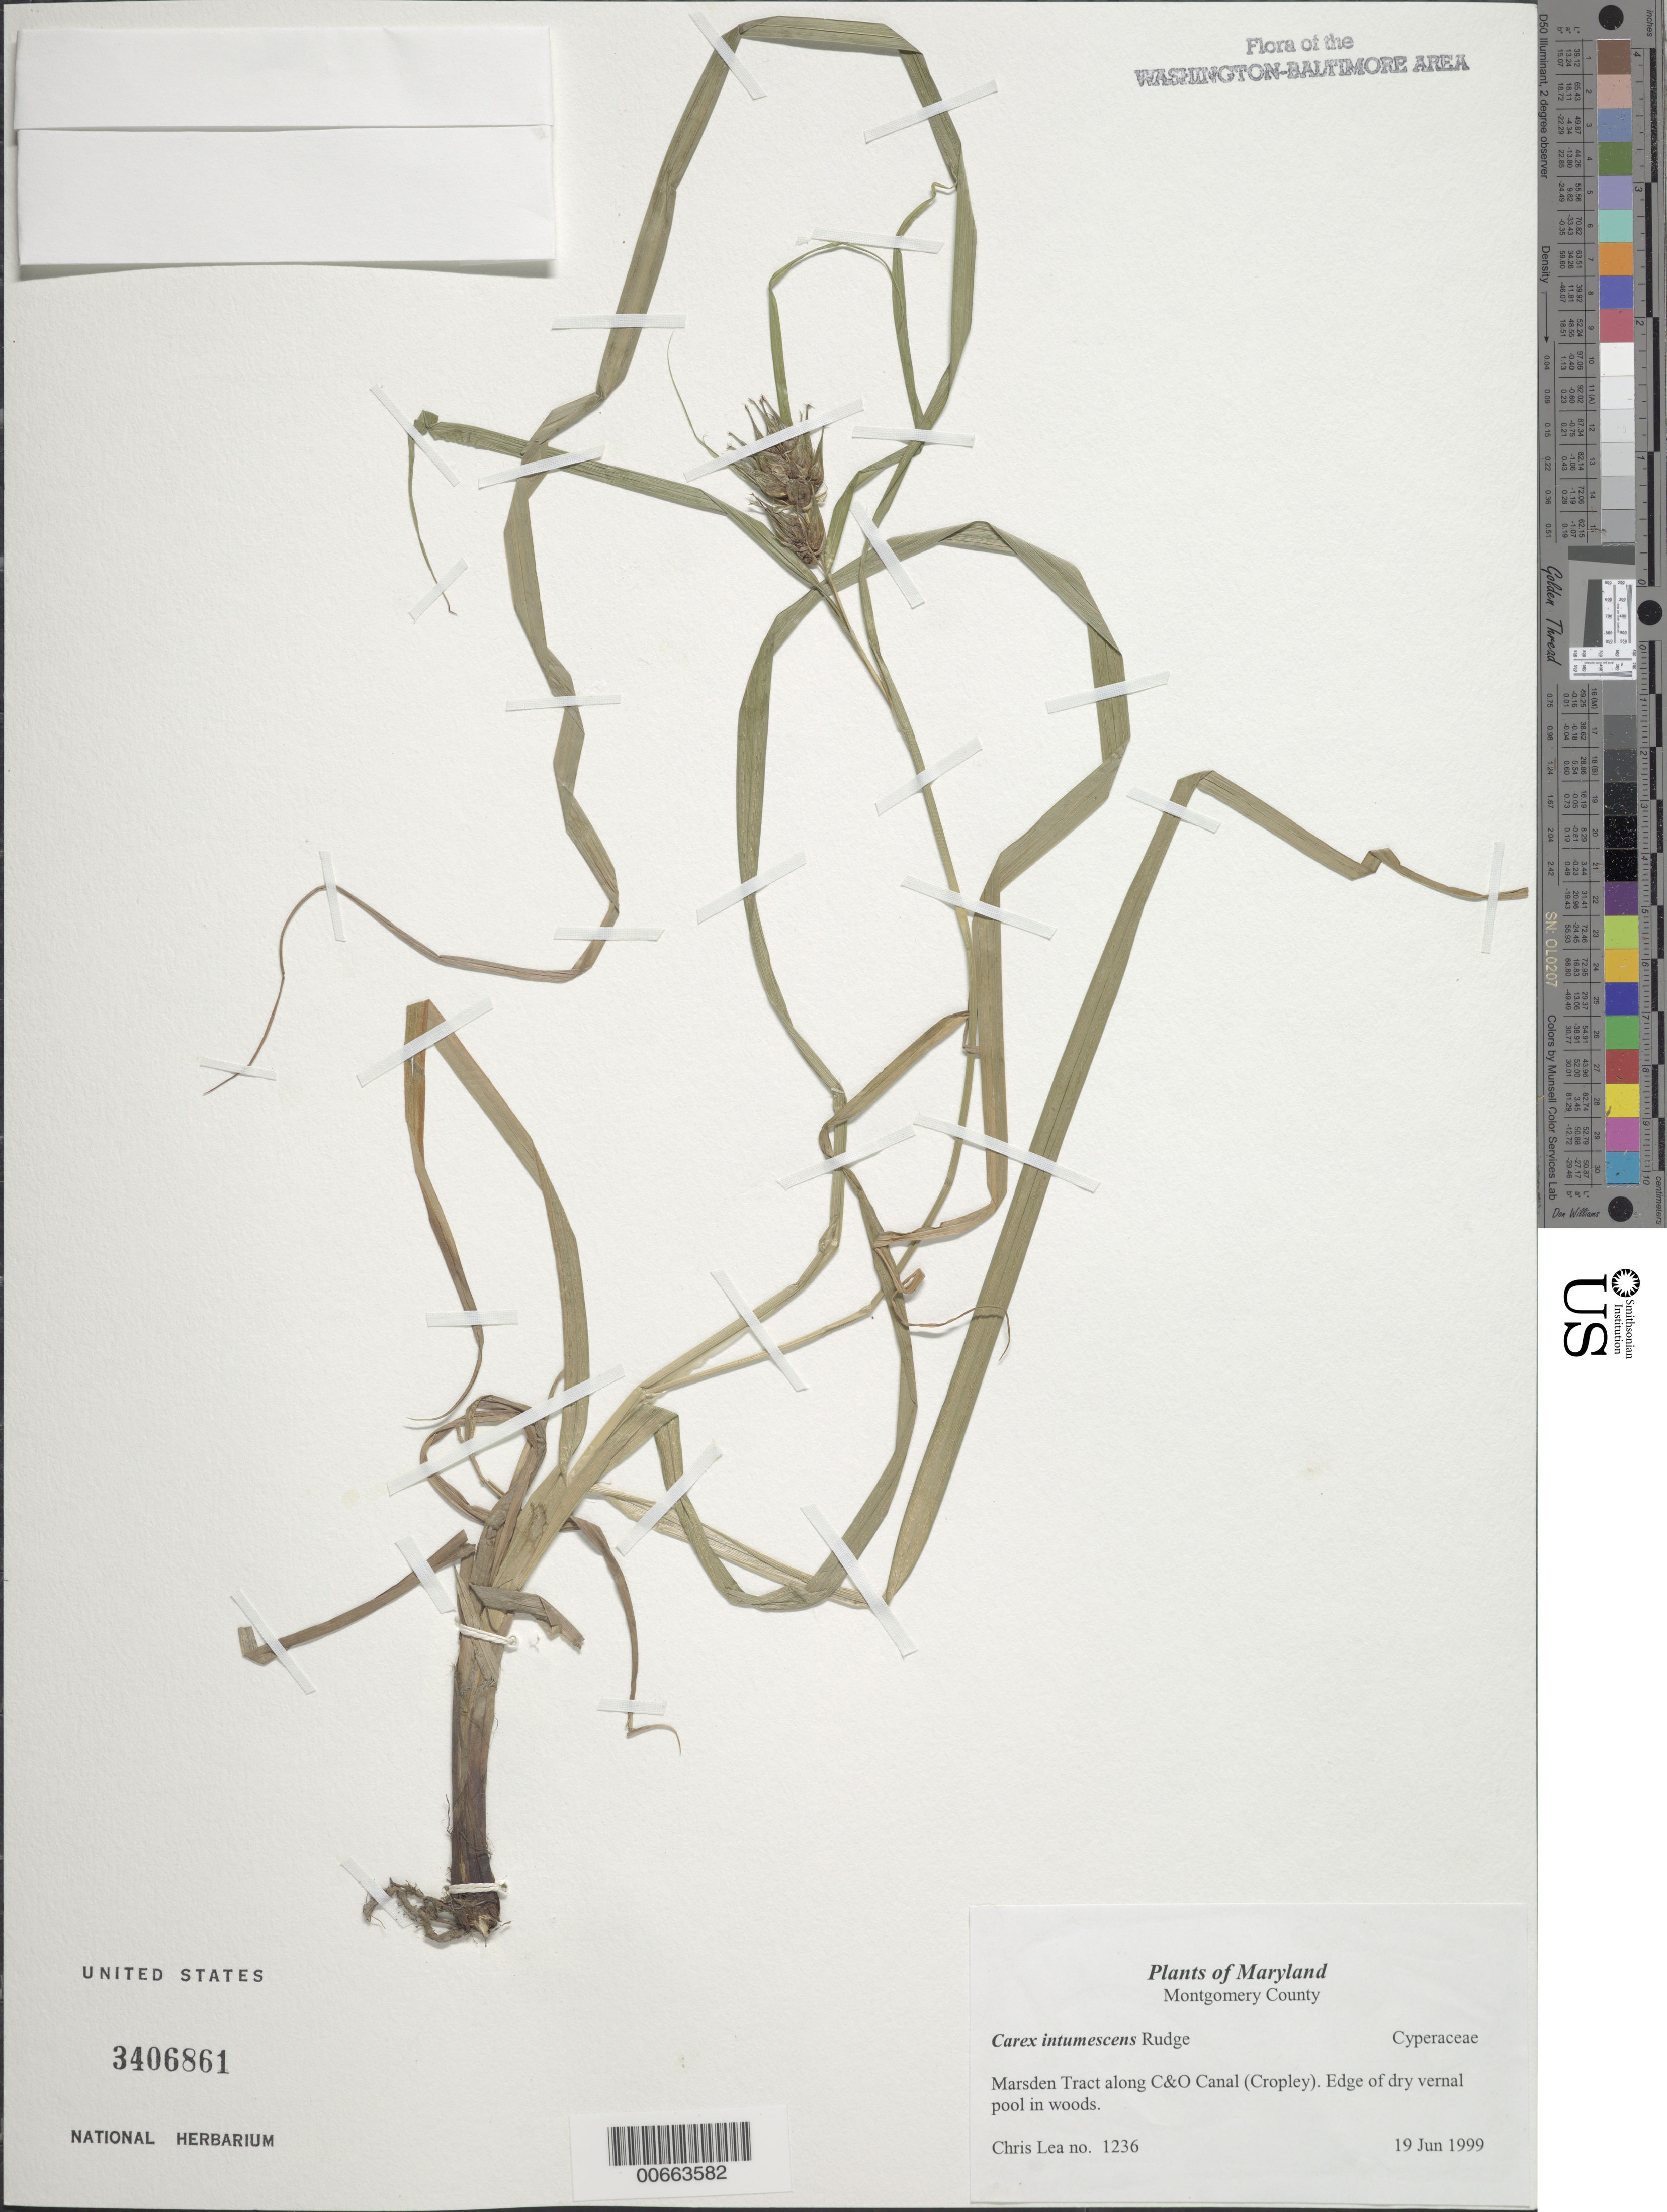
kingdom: Plantae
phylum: Tracheophyta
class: Liliopsida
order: Poales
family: Cyperaceae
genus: Carex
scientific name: Carex intumescens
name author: Rudge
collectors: C. Lea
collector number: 1236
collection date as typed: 19 Jun 1999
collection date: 1999-06-19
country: United States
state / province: Maryland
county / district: Montgomery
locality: Marsden Tract along C&O Canal (Cropley).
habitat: Edge of dry vernal pool in woods.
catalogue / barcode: US 3406861